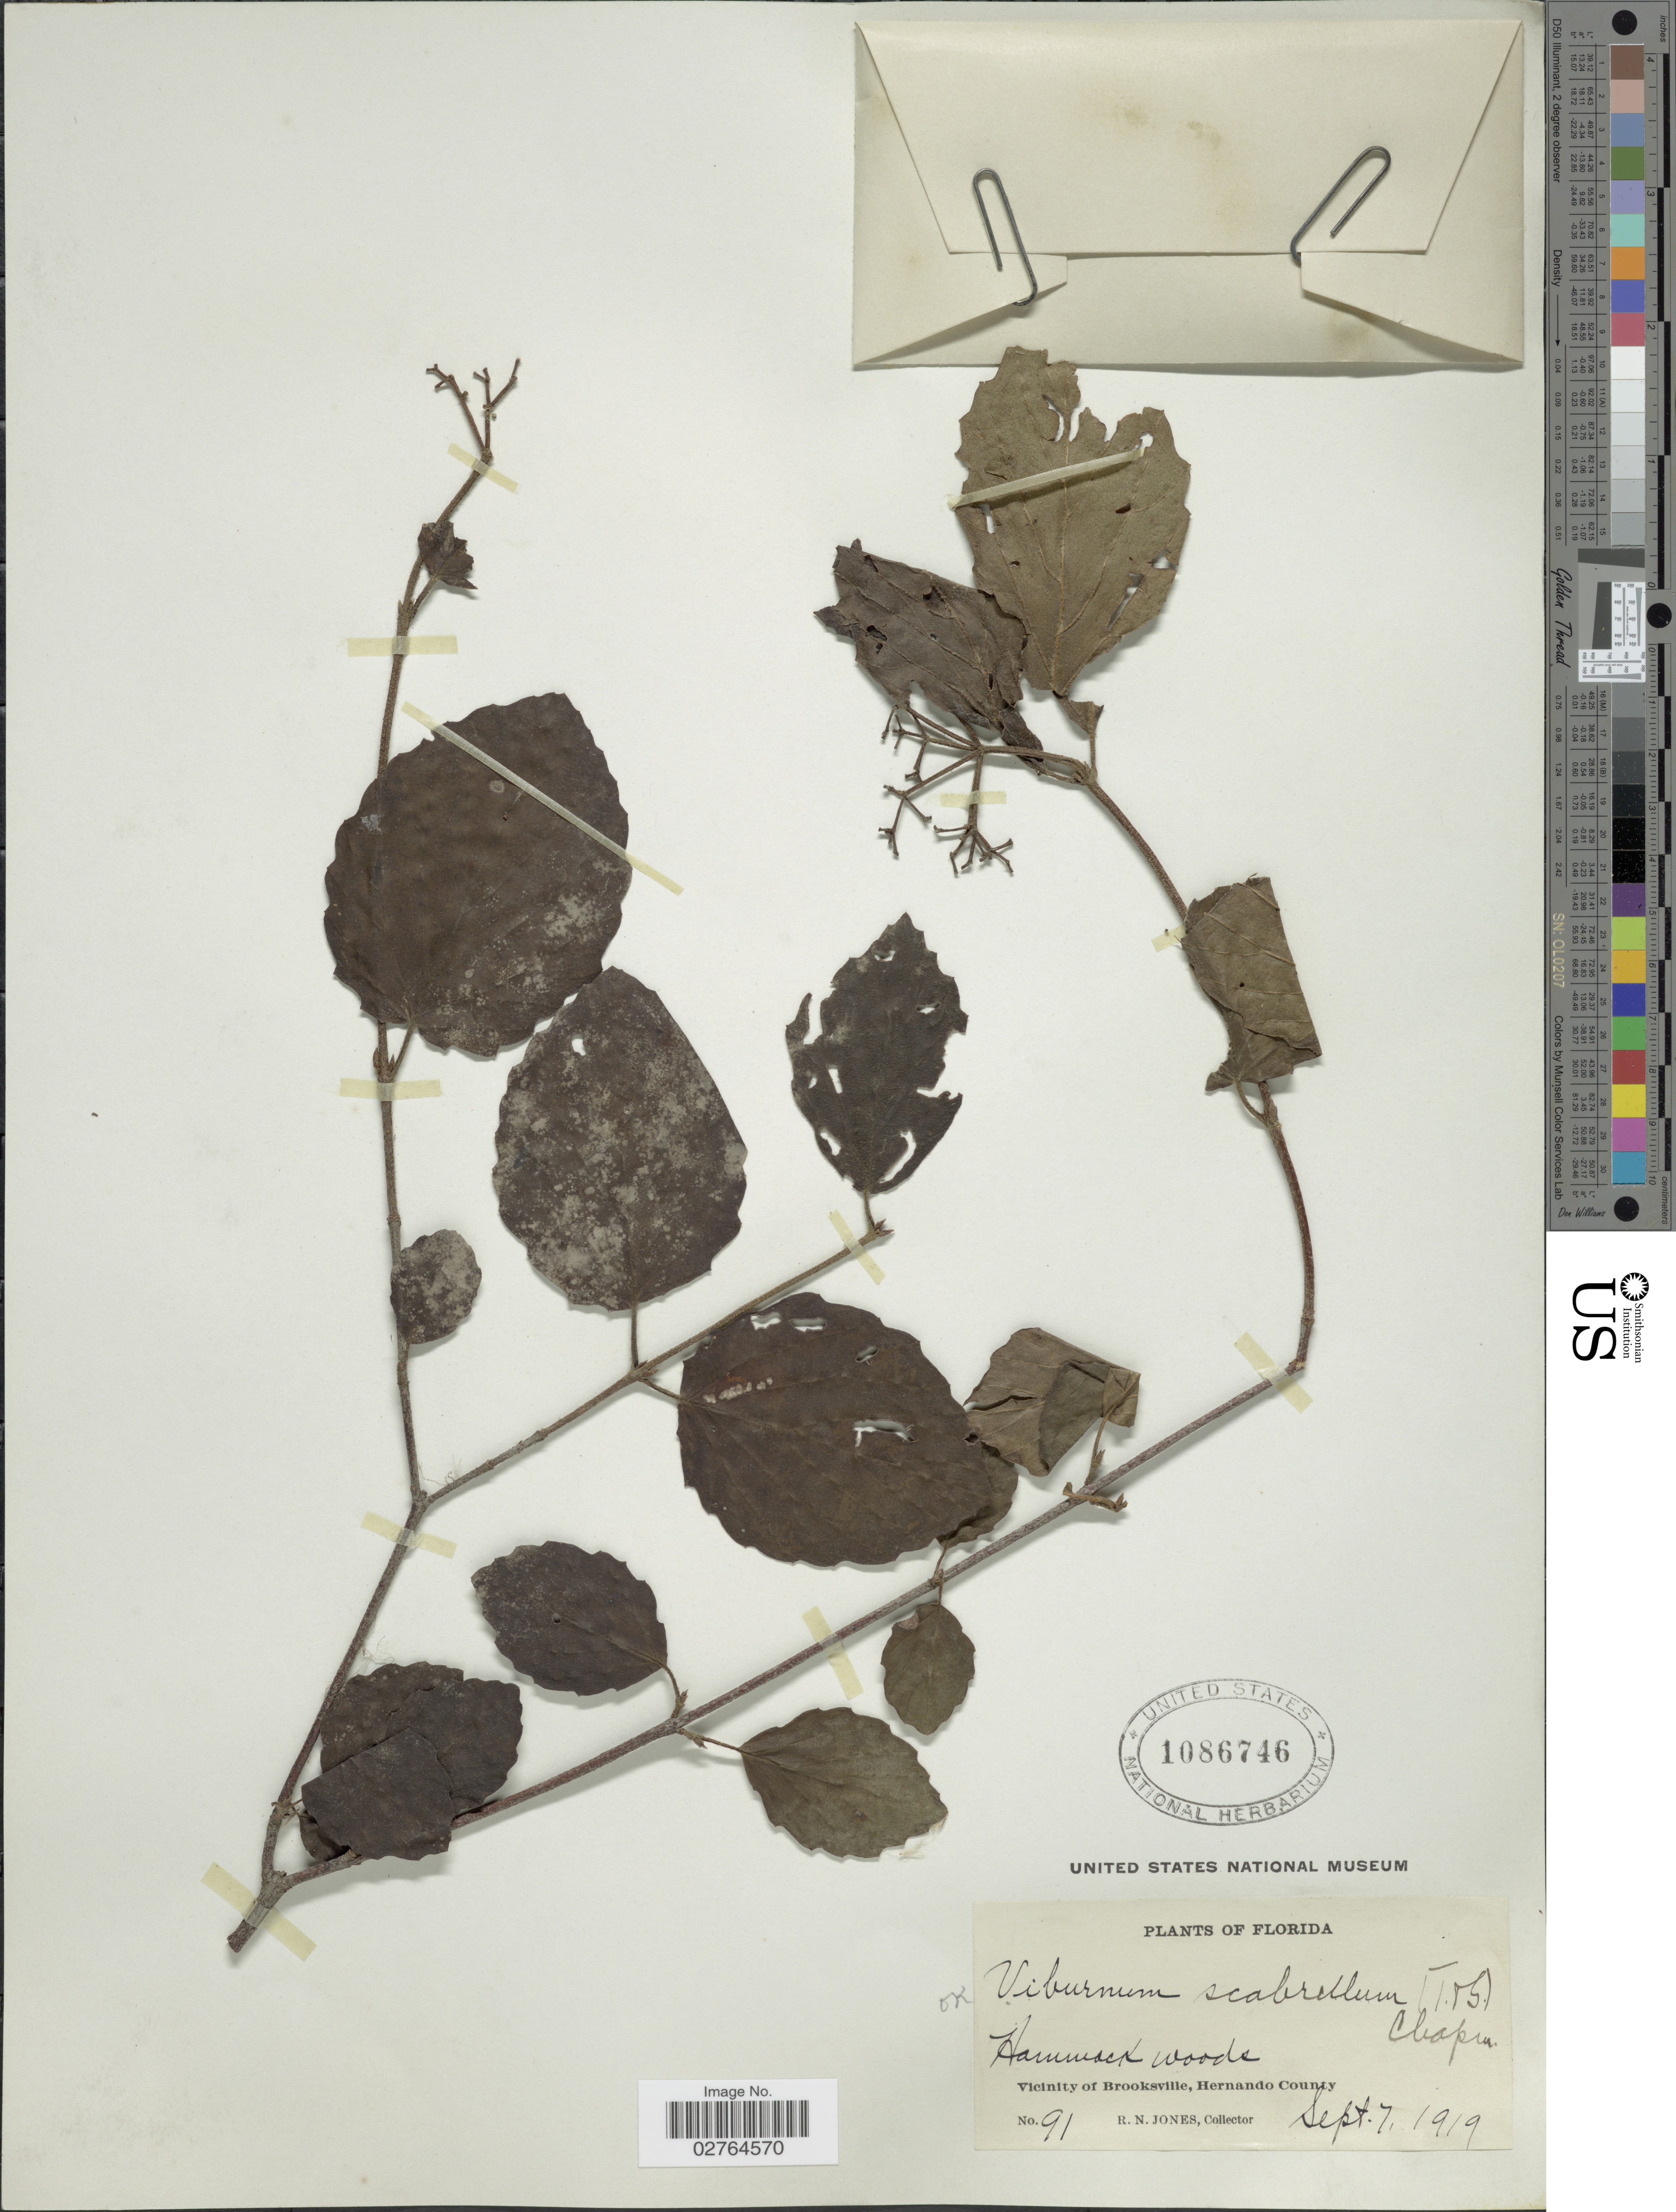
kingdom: Plantae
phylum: Tracheophyta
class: Magnoliopsida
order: Dipsacales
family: Viburnaceae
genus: Viburnum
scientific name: Viburnum scabrellum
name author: (Torr. & A. Gray) Chapm.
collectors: R. N. Jones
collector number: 91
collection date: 1919-09-07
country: United States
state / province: Florida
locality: Vicinity of Brooksville, Hernando County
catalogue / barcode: US 1086746